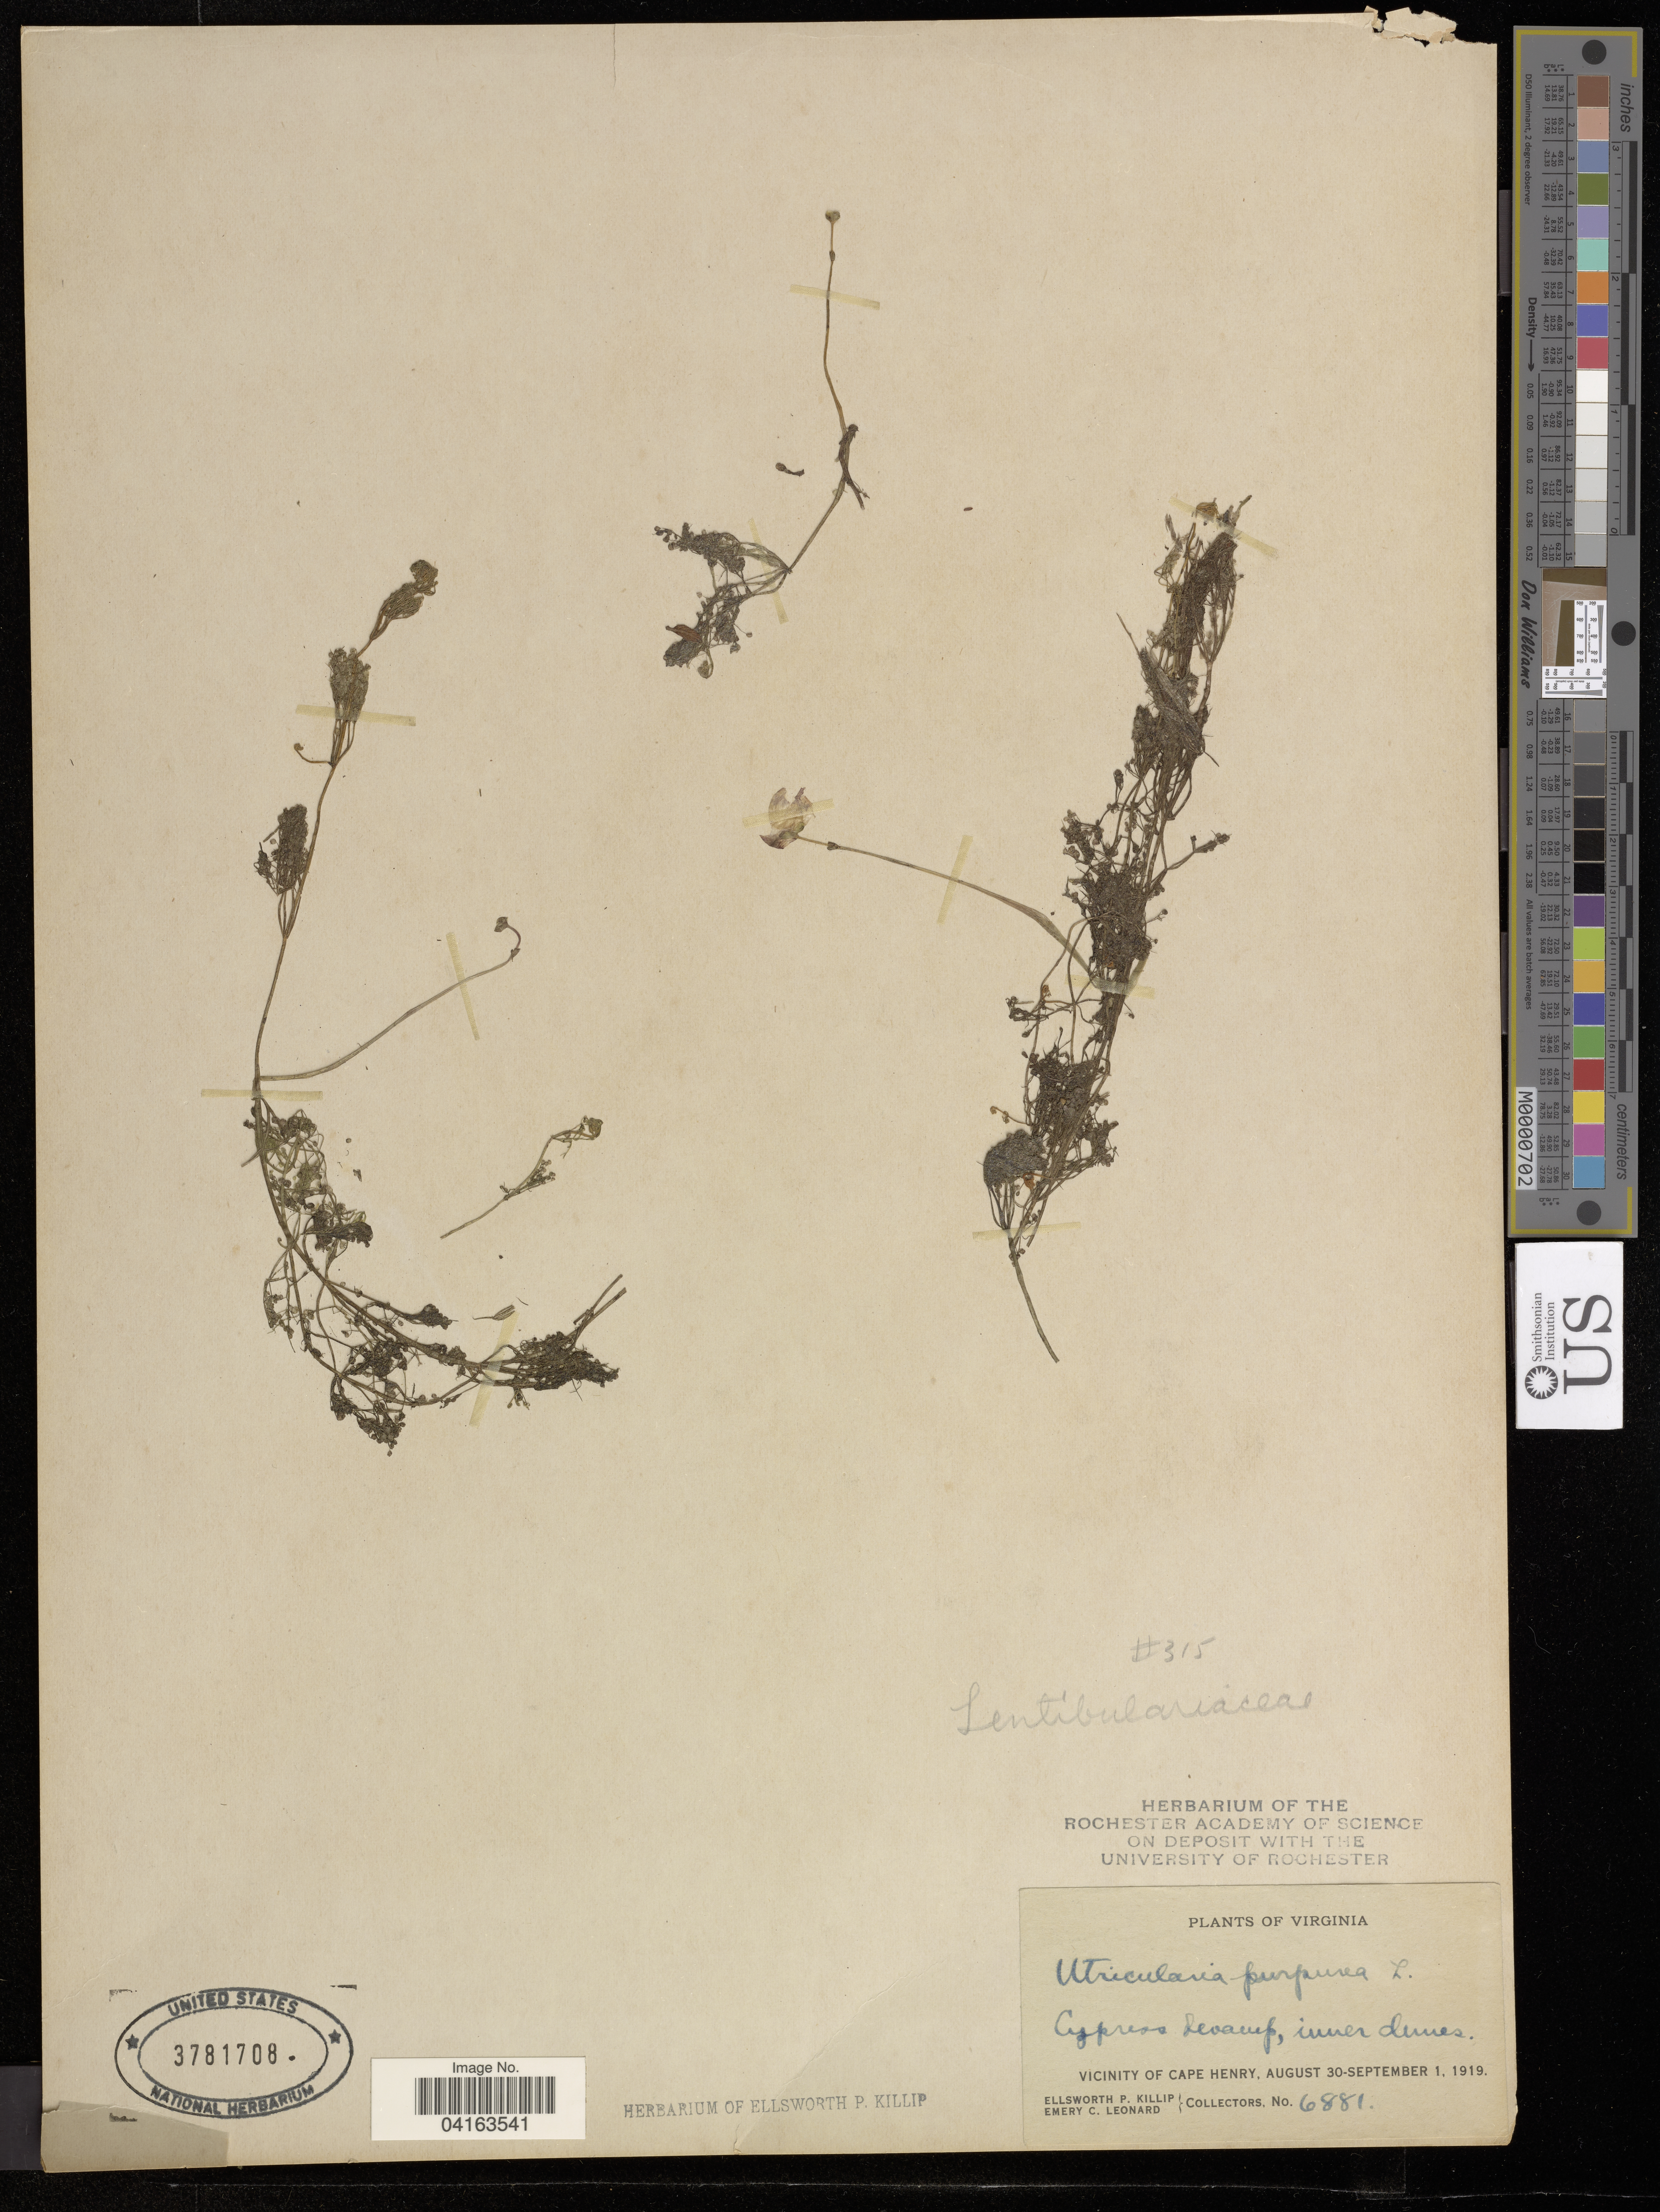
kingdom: Plantae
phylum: Tracheophyta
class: Magnoliopsida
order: Lamiales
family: Lentibulariaceae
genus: Utricularia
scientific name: Utricularia purpurea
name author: Walter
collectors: E. P. Killip & E. C. Leonard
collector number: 6881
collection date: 1919-08-30/1919-09-01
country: United States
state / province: Virginia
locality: Vicinity of Cape Henry.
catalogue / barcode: US 3781708